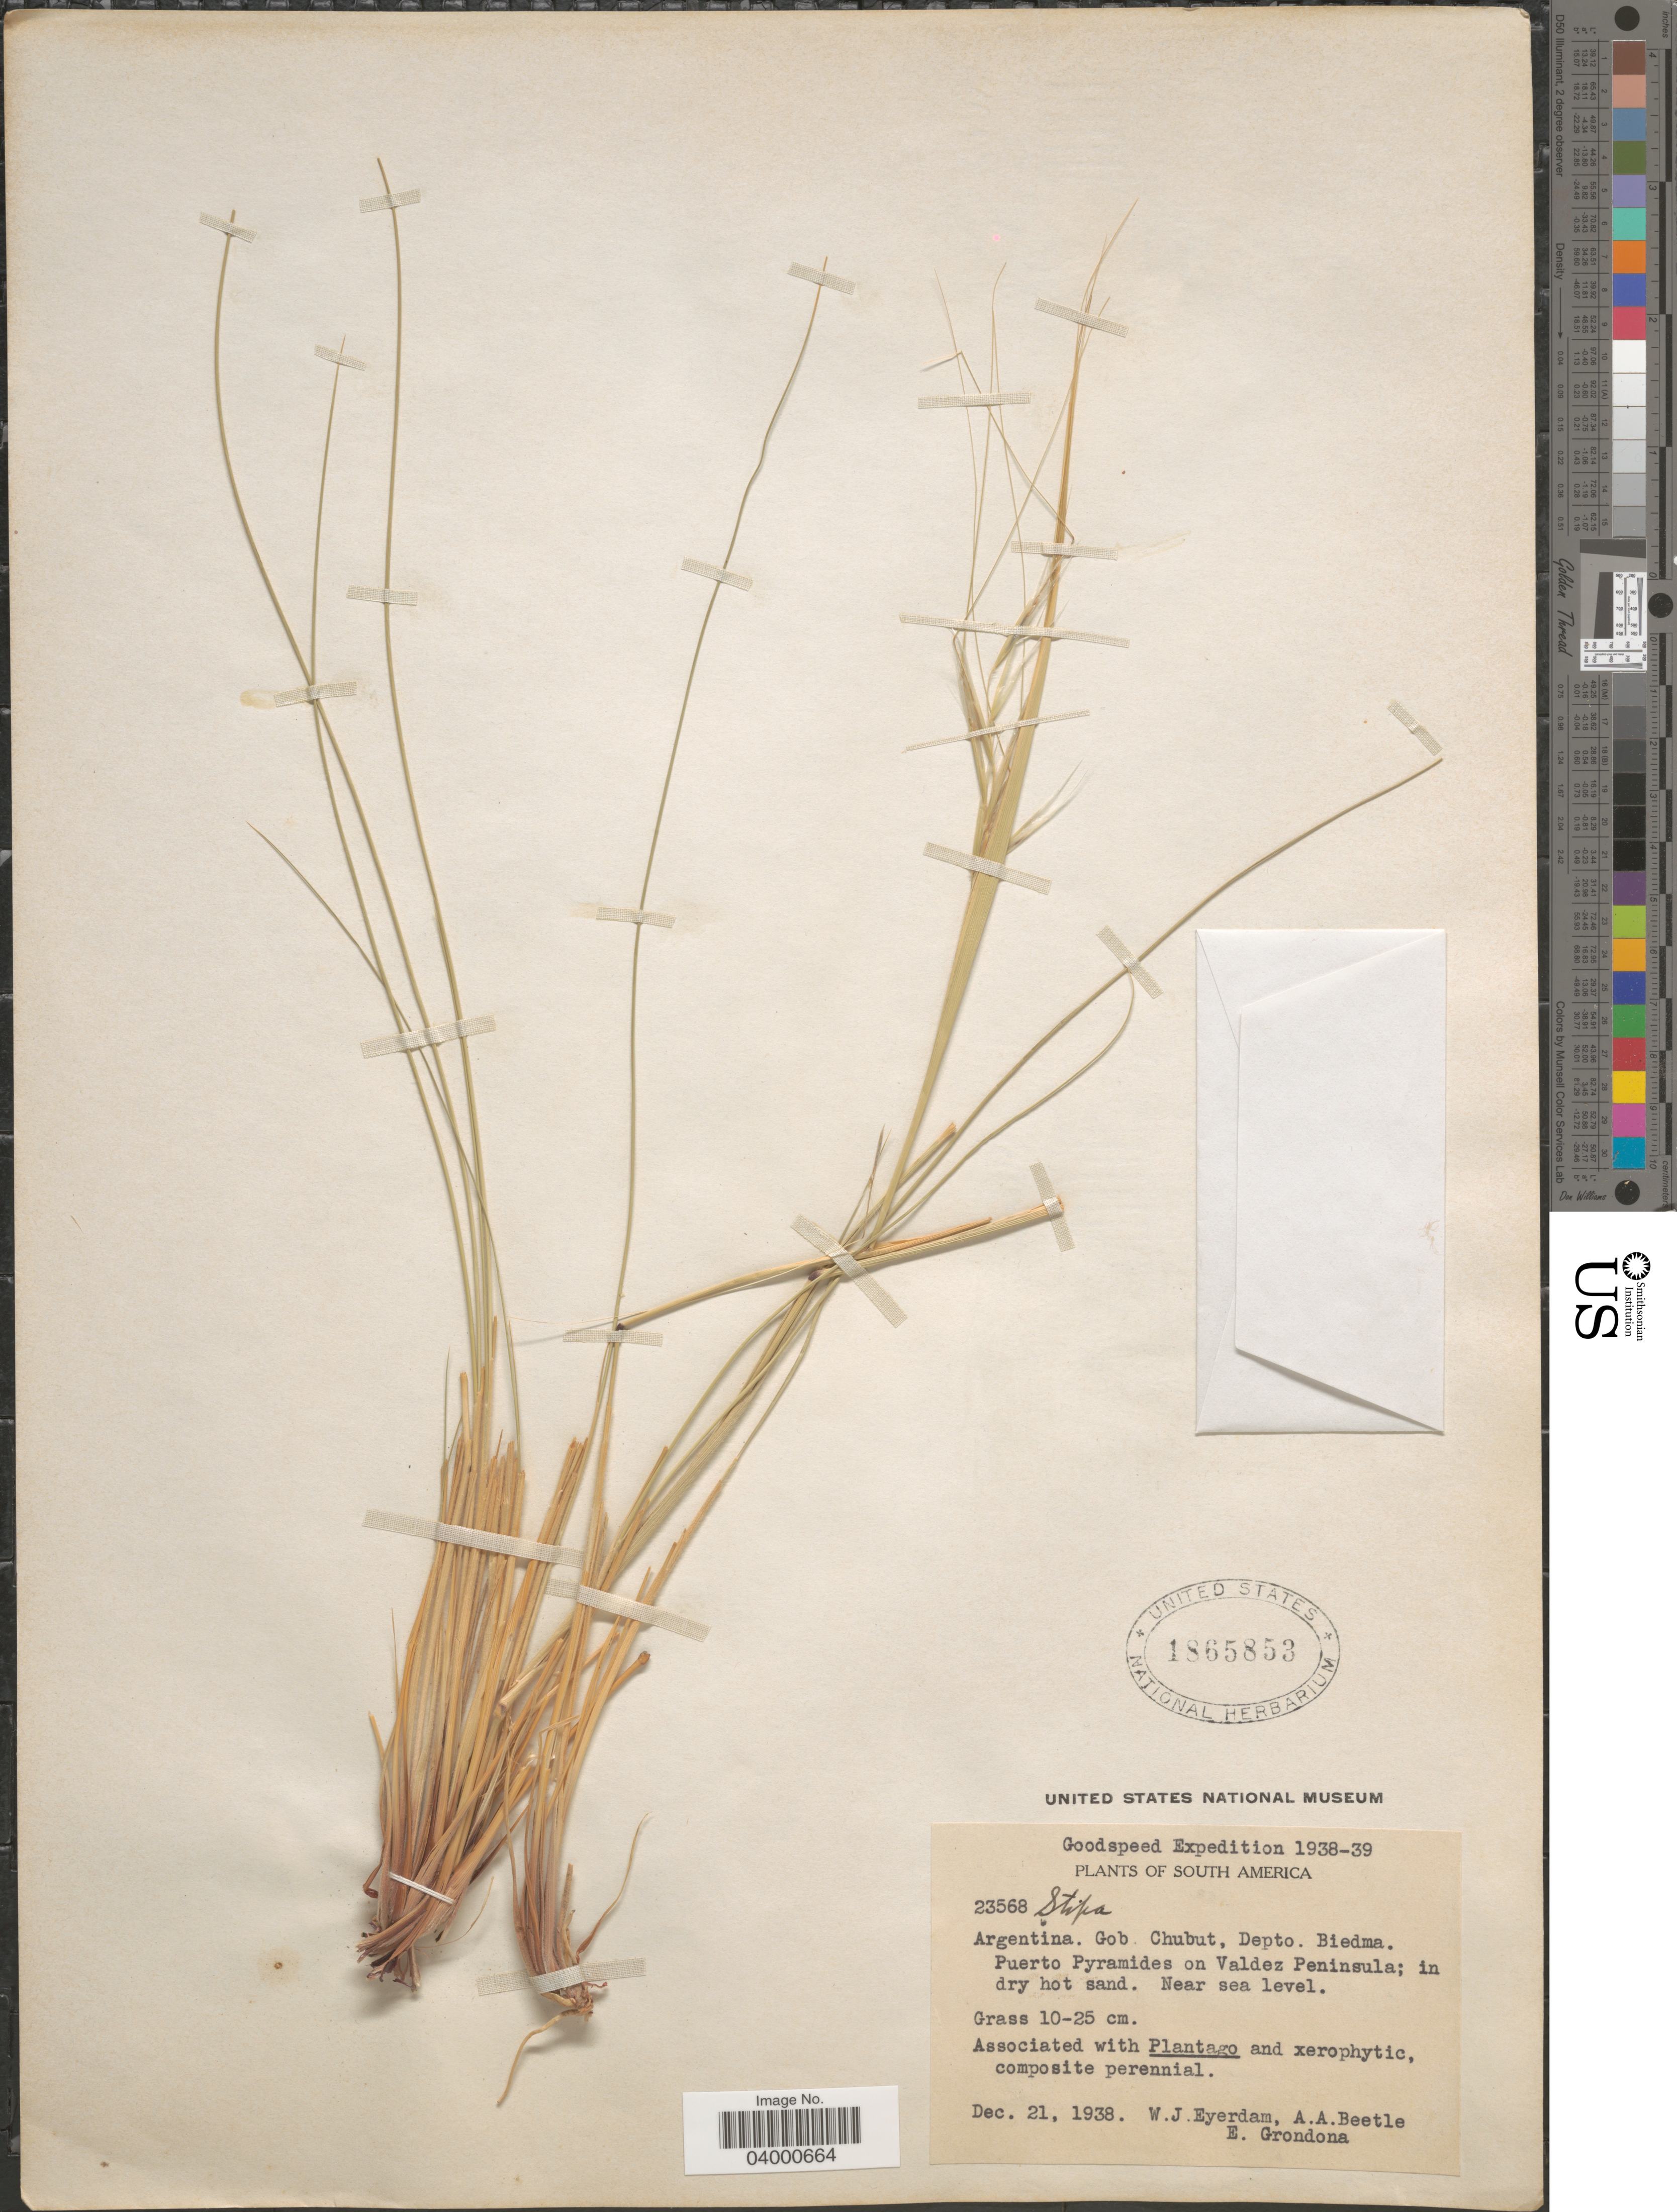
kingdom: Plantae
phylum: Tracheophyta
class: Liliopsida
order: Poales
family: Poaceae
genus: Pappostipa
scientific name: Pappostipa sp.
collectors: W. J. Eyerdam, A. A. Beetle & E. Grondona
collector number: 23568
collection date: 1938-12-21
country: Argentina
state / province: Chubut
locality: Gob. Chubut, Depto. Biedma. Puerto Pyramides on Valdez Peninsula.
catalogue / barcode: US 1865853